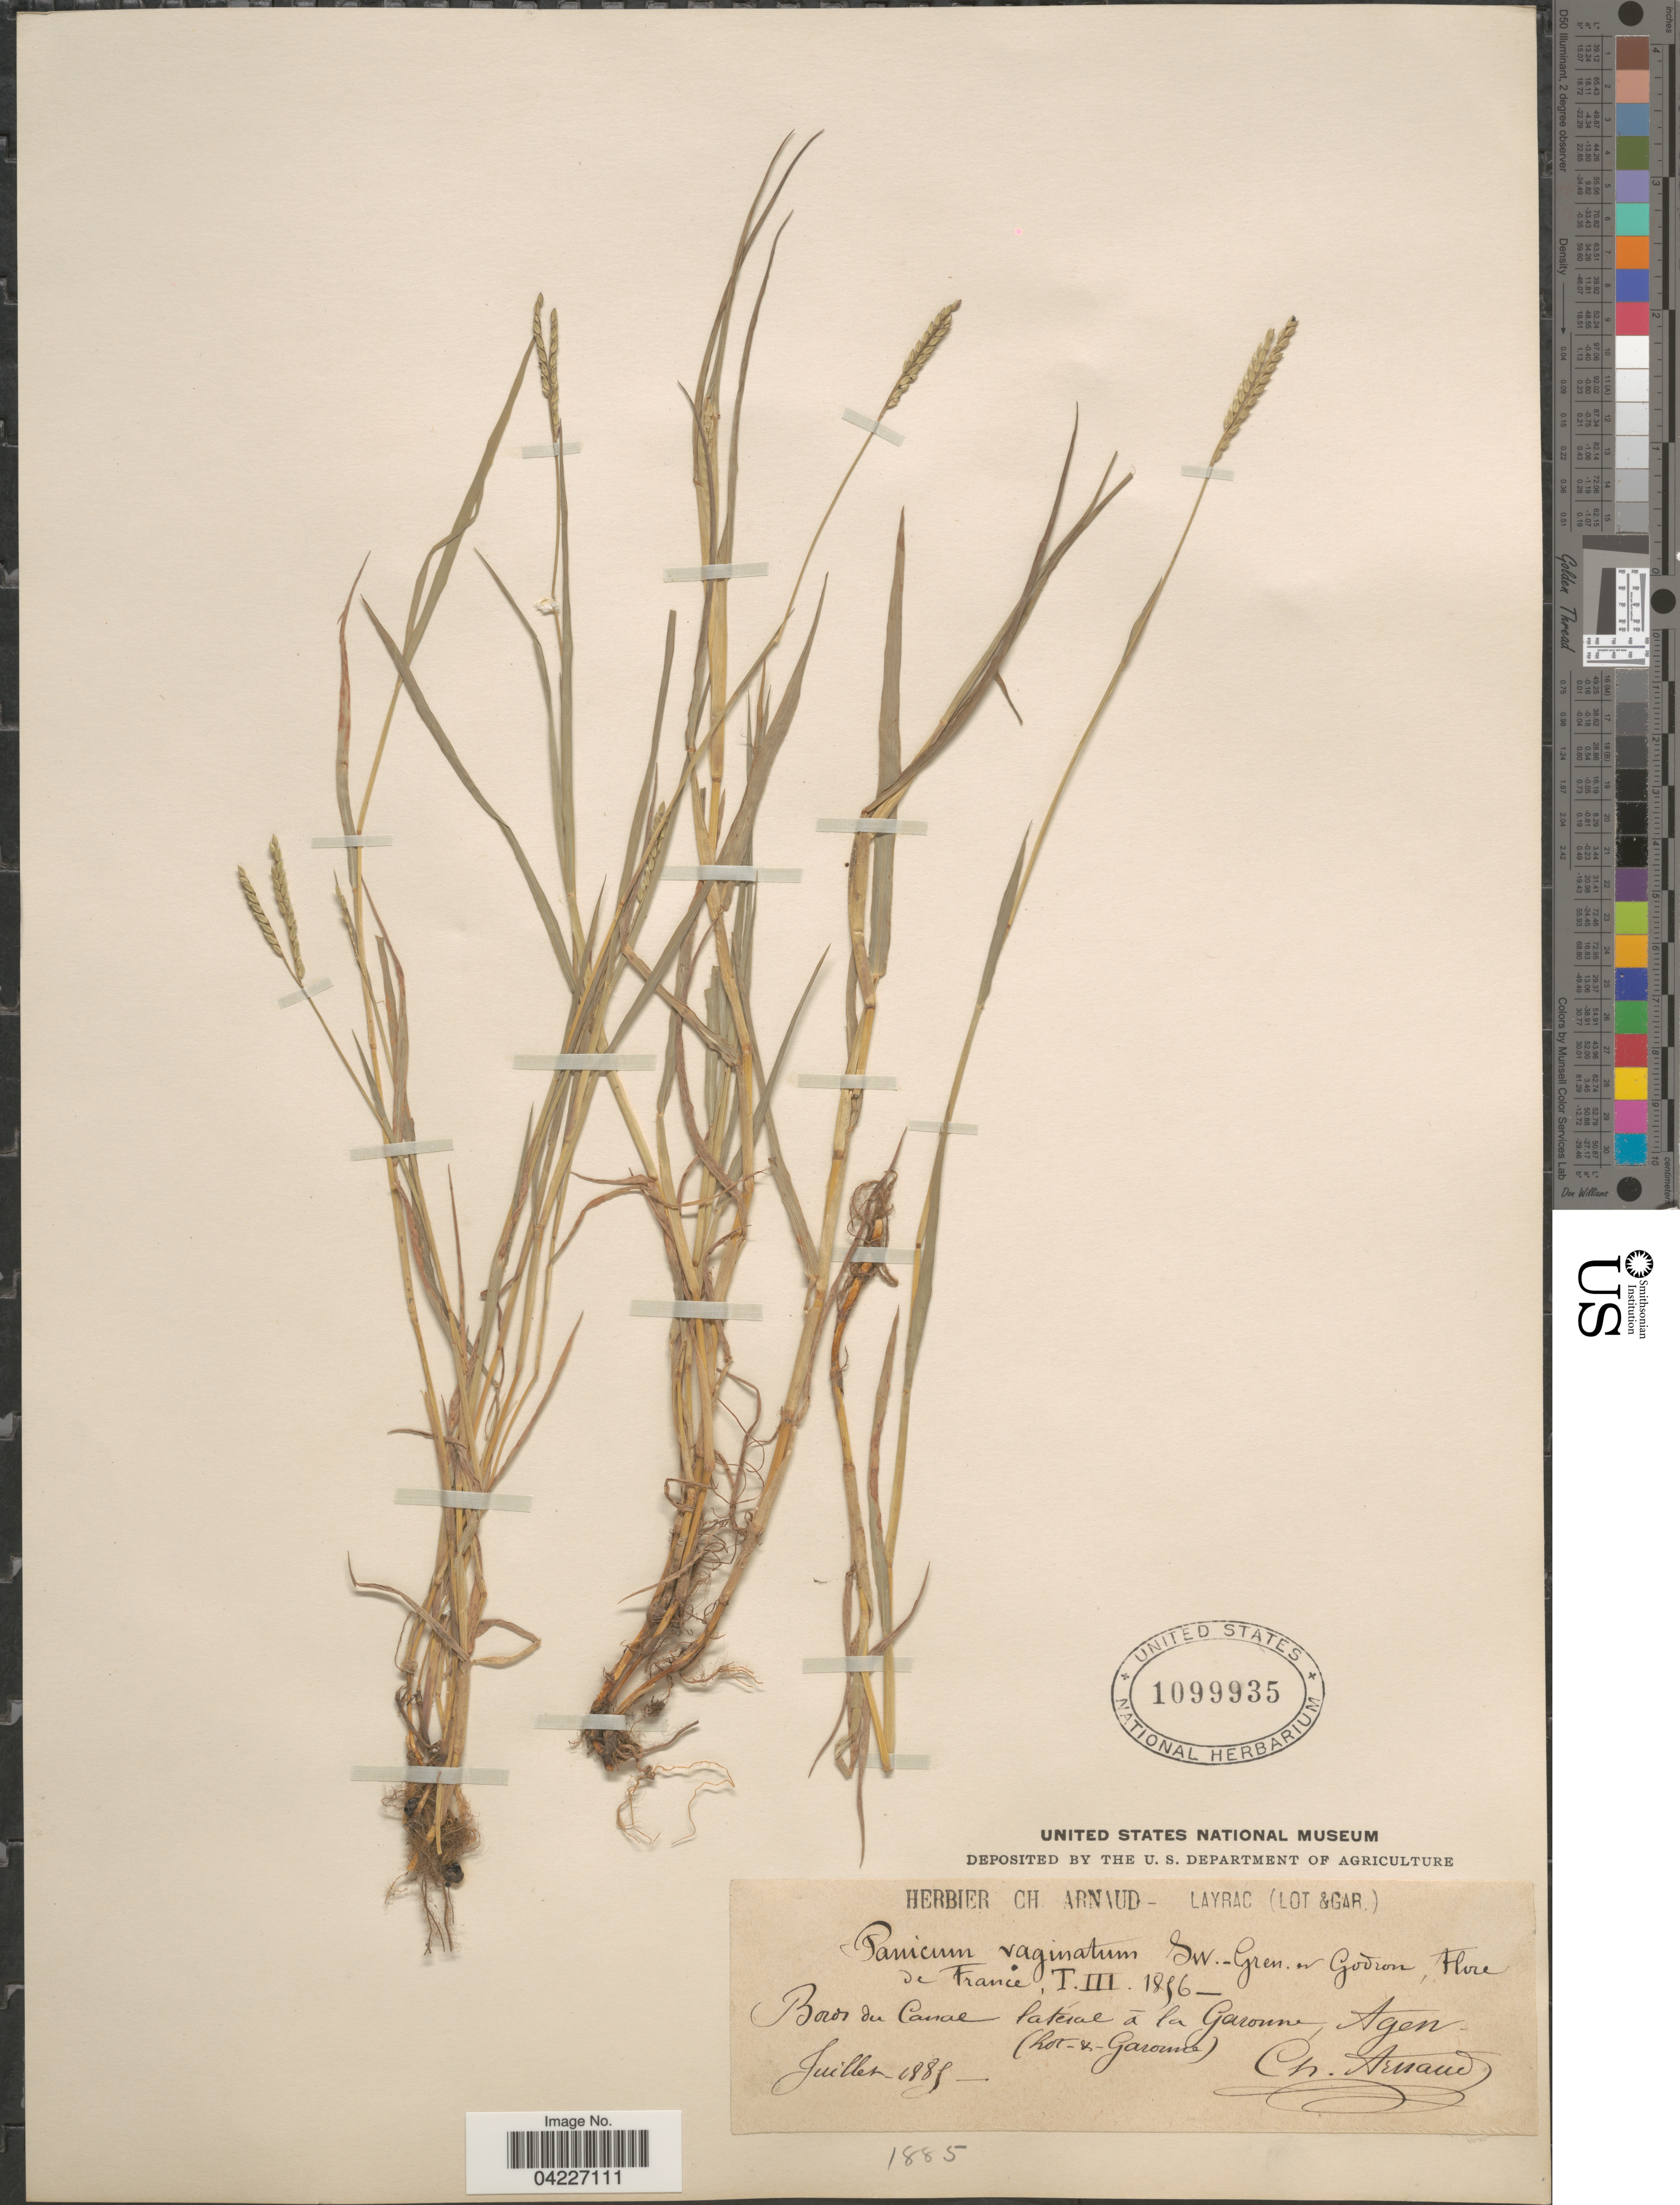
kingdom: Plantae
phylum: Tracheophyta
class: Liliopsida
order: Poales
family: Poaceae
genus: Paspalum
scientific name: Paspalum distichum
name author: L.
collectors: C. Arnaud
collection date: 1885-07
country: France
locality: Bords du Canal latéral á la Garonne. Agen (Lot & Garonne).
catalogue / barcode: US 1099935